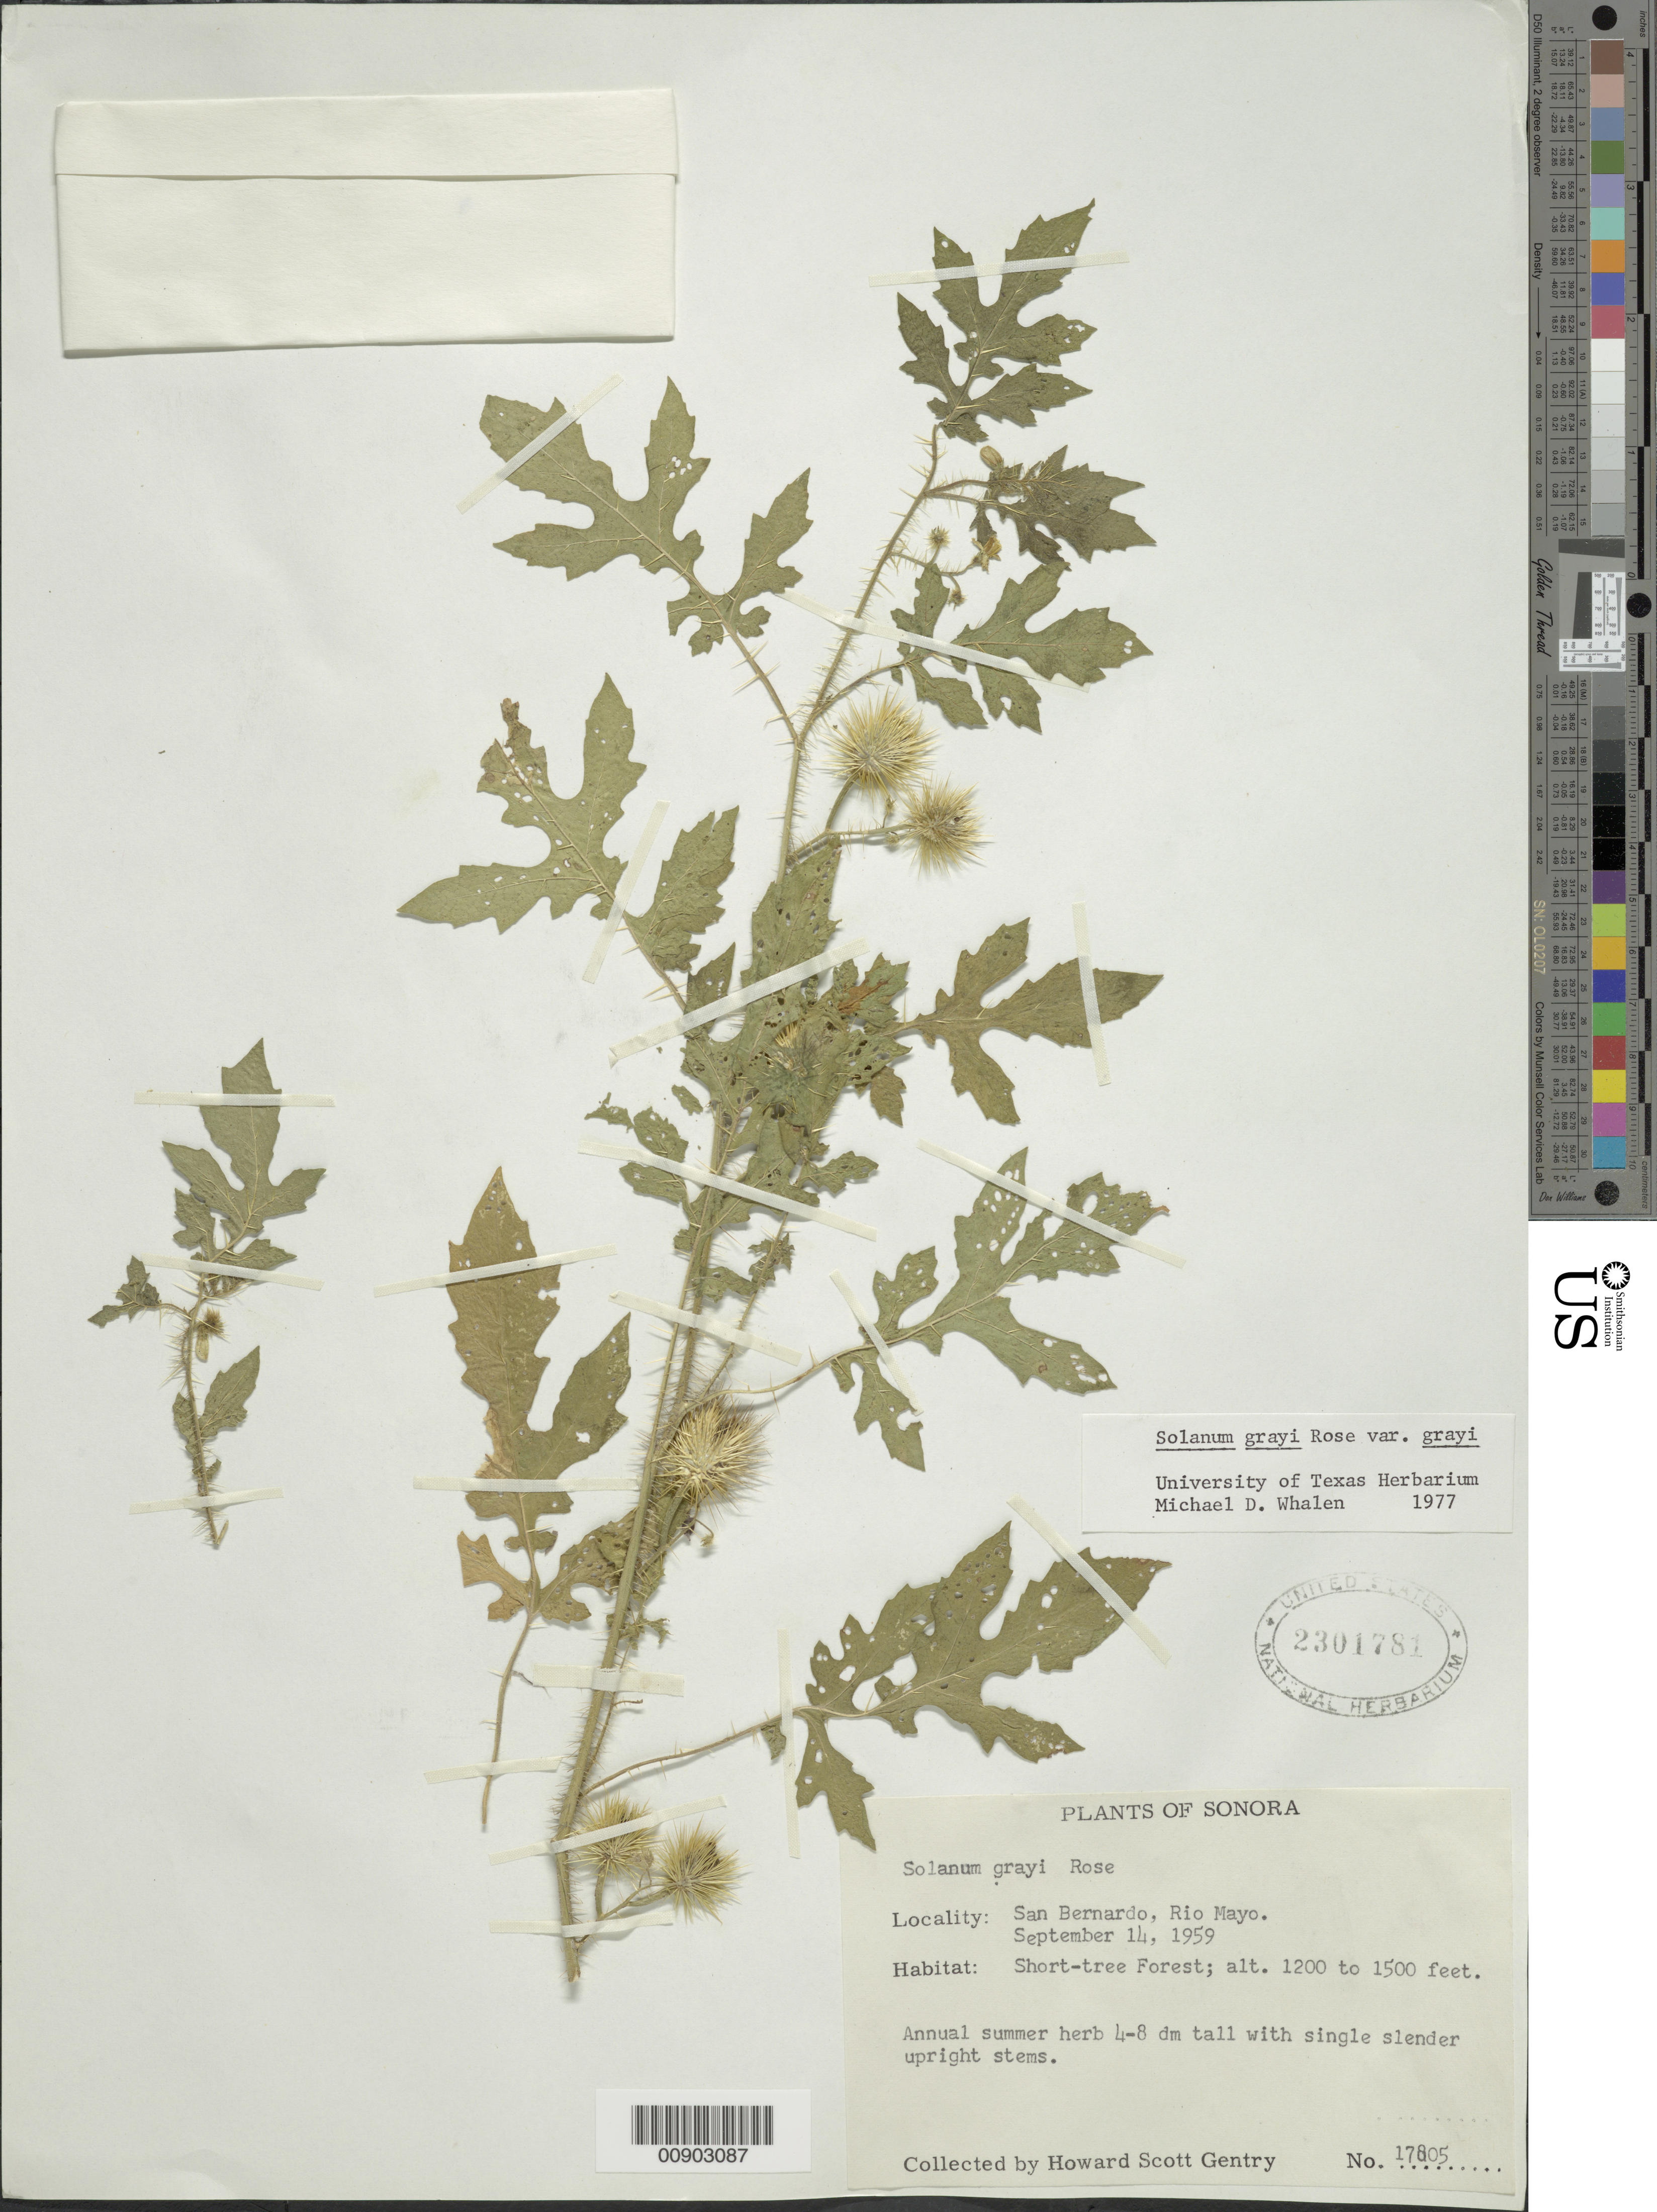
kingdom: Plantae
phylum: Tracheophyta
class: Magnoliopsida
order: Solanales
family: Solanaceae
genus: Solanum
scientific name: Solanum grayi var. grayi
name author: Rose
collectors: H. S. Gentry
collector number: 17805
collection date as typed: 14 Sep 1959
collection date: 1959-09-14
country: Mexico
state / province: Sonora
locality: San Bernardo, Río Mayo, Sonora.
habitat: Short-tree Forest.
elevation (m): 366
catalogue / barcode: US 2301781